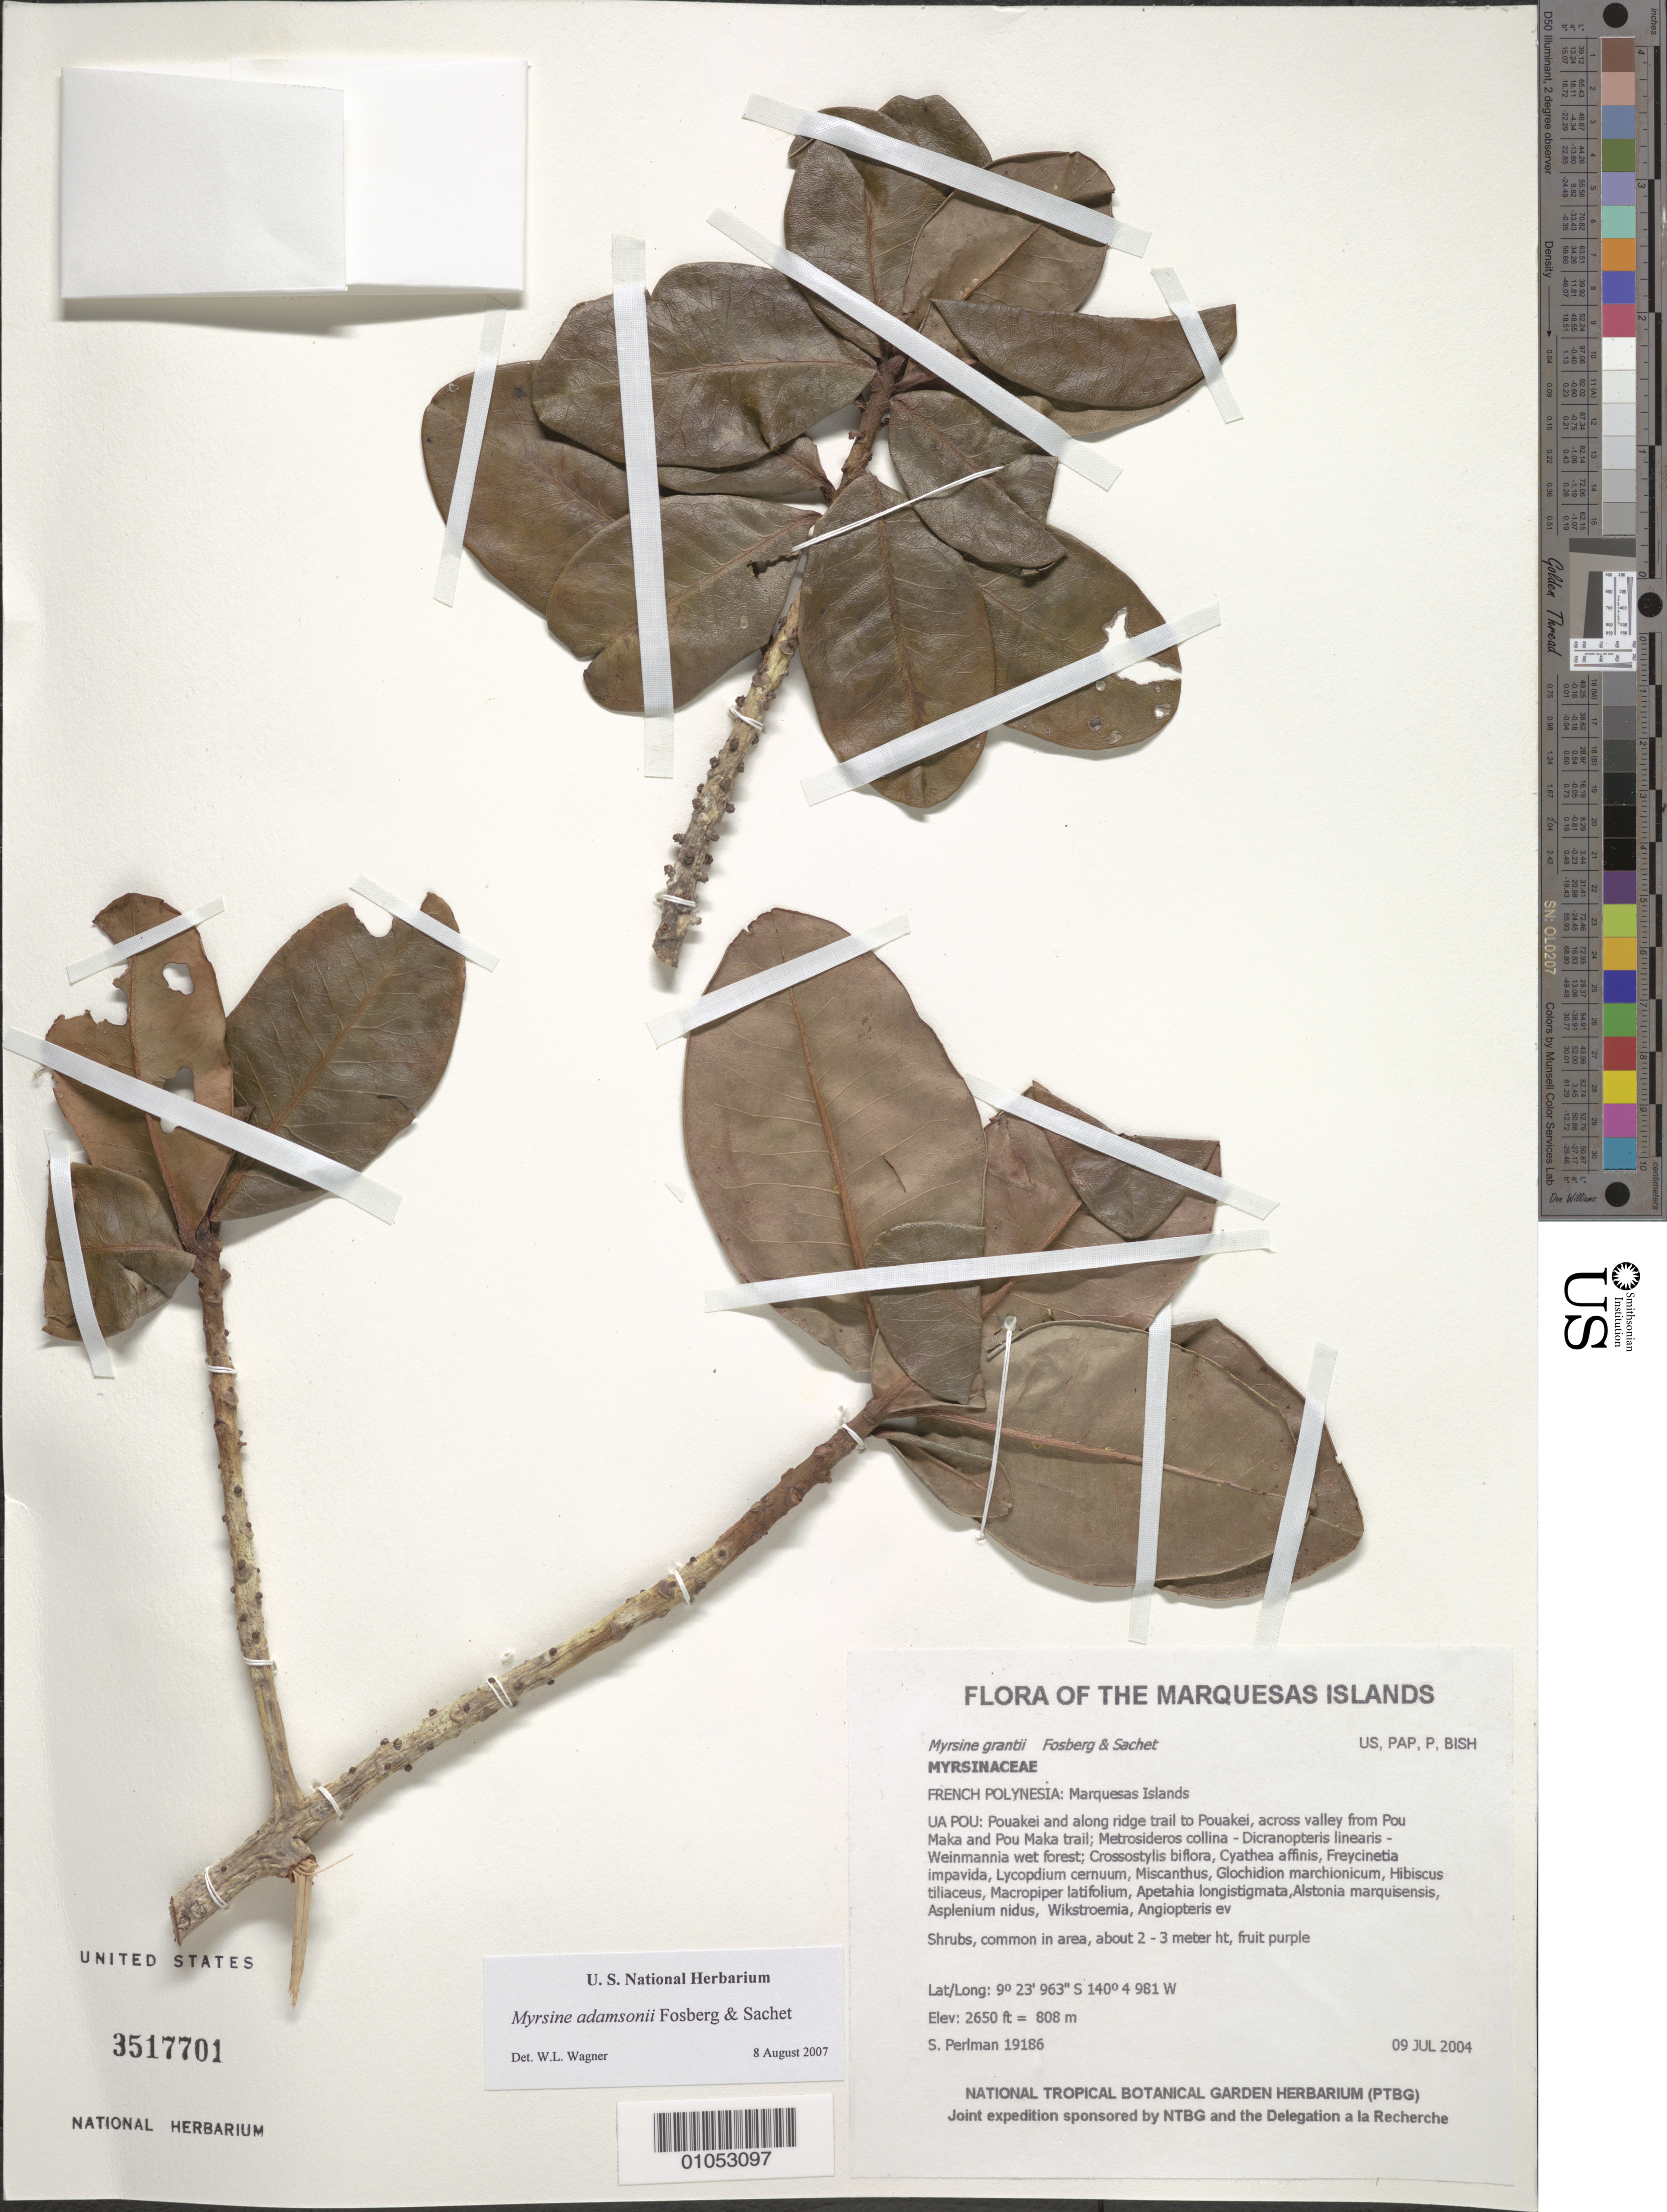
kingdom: Plantae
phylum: Tracheophyta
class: Magnoliopsida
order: Ericales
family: Primulaceae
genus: Myrsine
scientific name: Myrsine adamsonii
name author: Fosberg & Sachet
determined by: Wagner, W. L., (BOT), Smithsonian Institution - National Museum of Natural History (UNITED STATES)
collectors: S. P. Perlman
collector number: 19186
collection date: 2004-07-09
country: French Polynesia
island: Ua Pou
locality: Pouakei and along ridge trail to Pouakei, across valley from Pou Maka and Pou Maka trail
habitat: Metrosideros collina - Dicranopteris linearis - Weinmannia wet forest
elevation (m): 808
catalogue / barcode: US 3517701